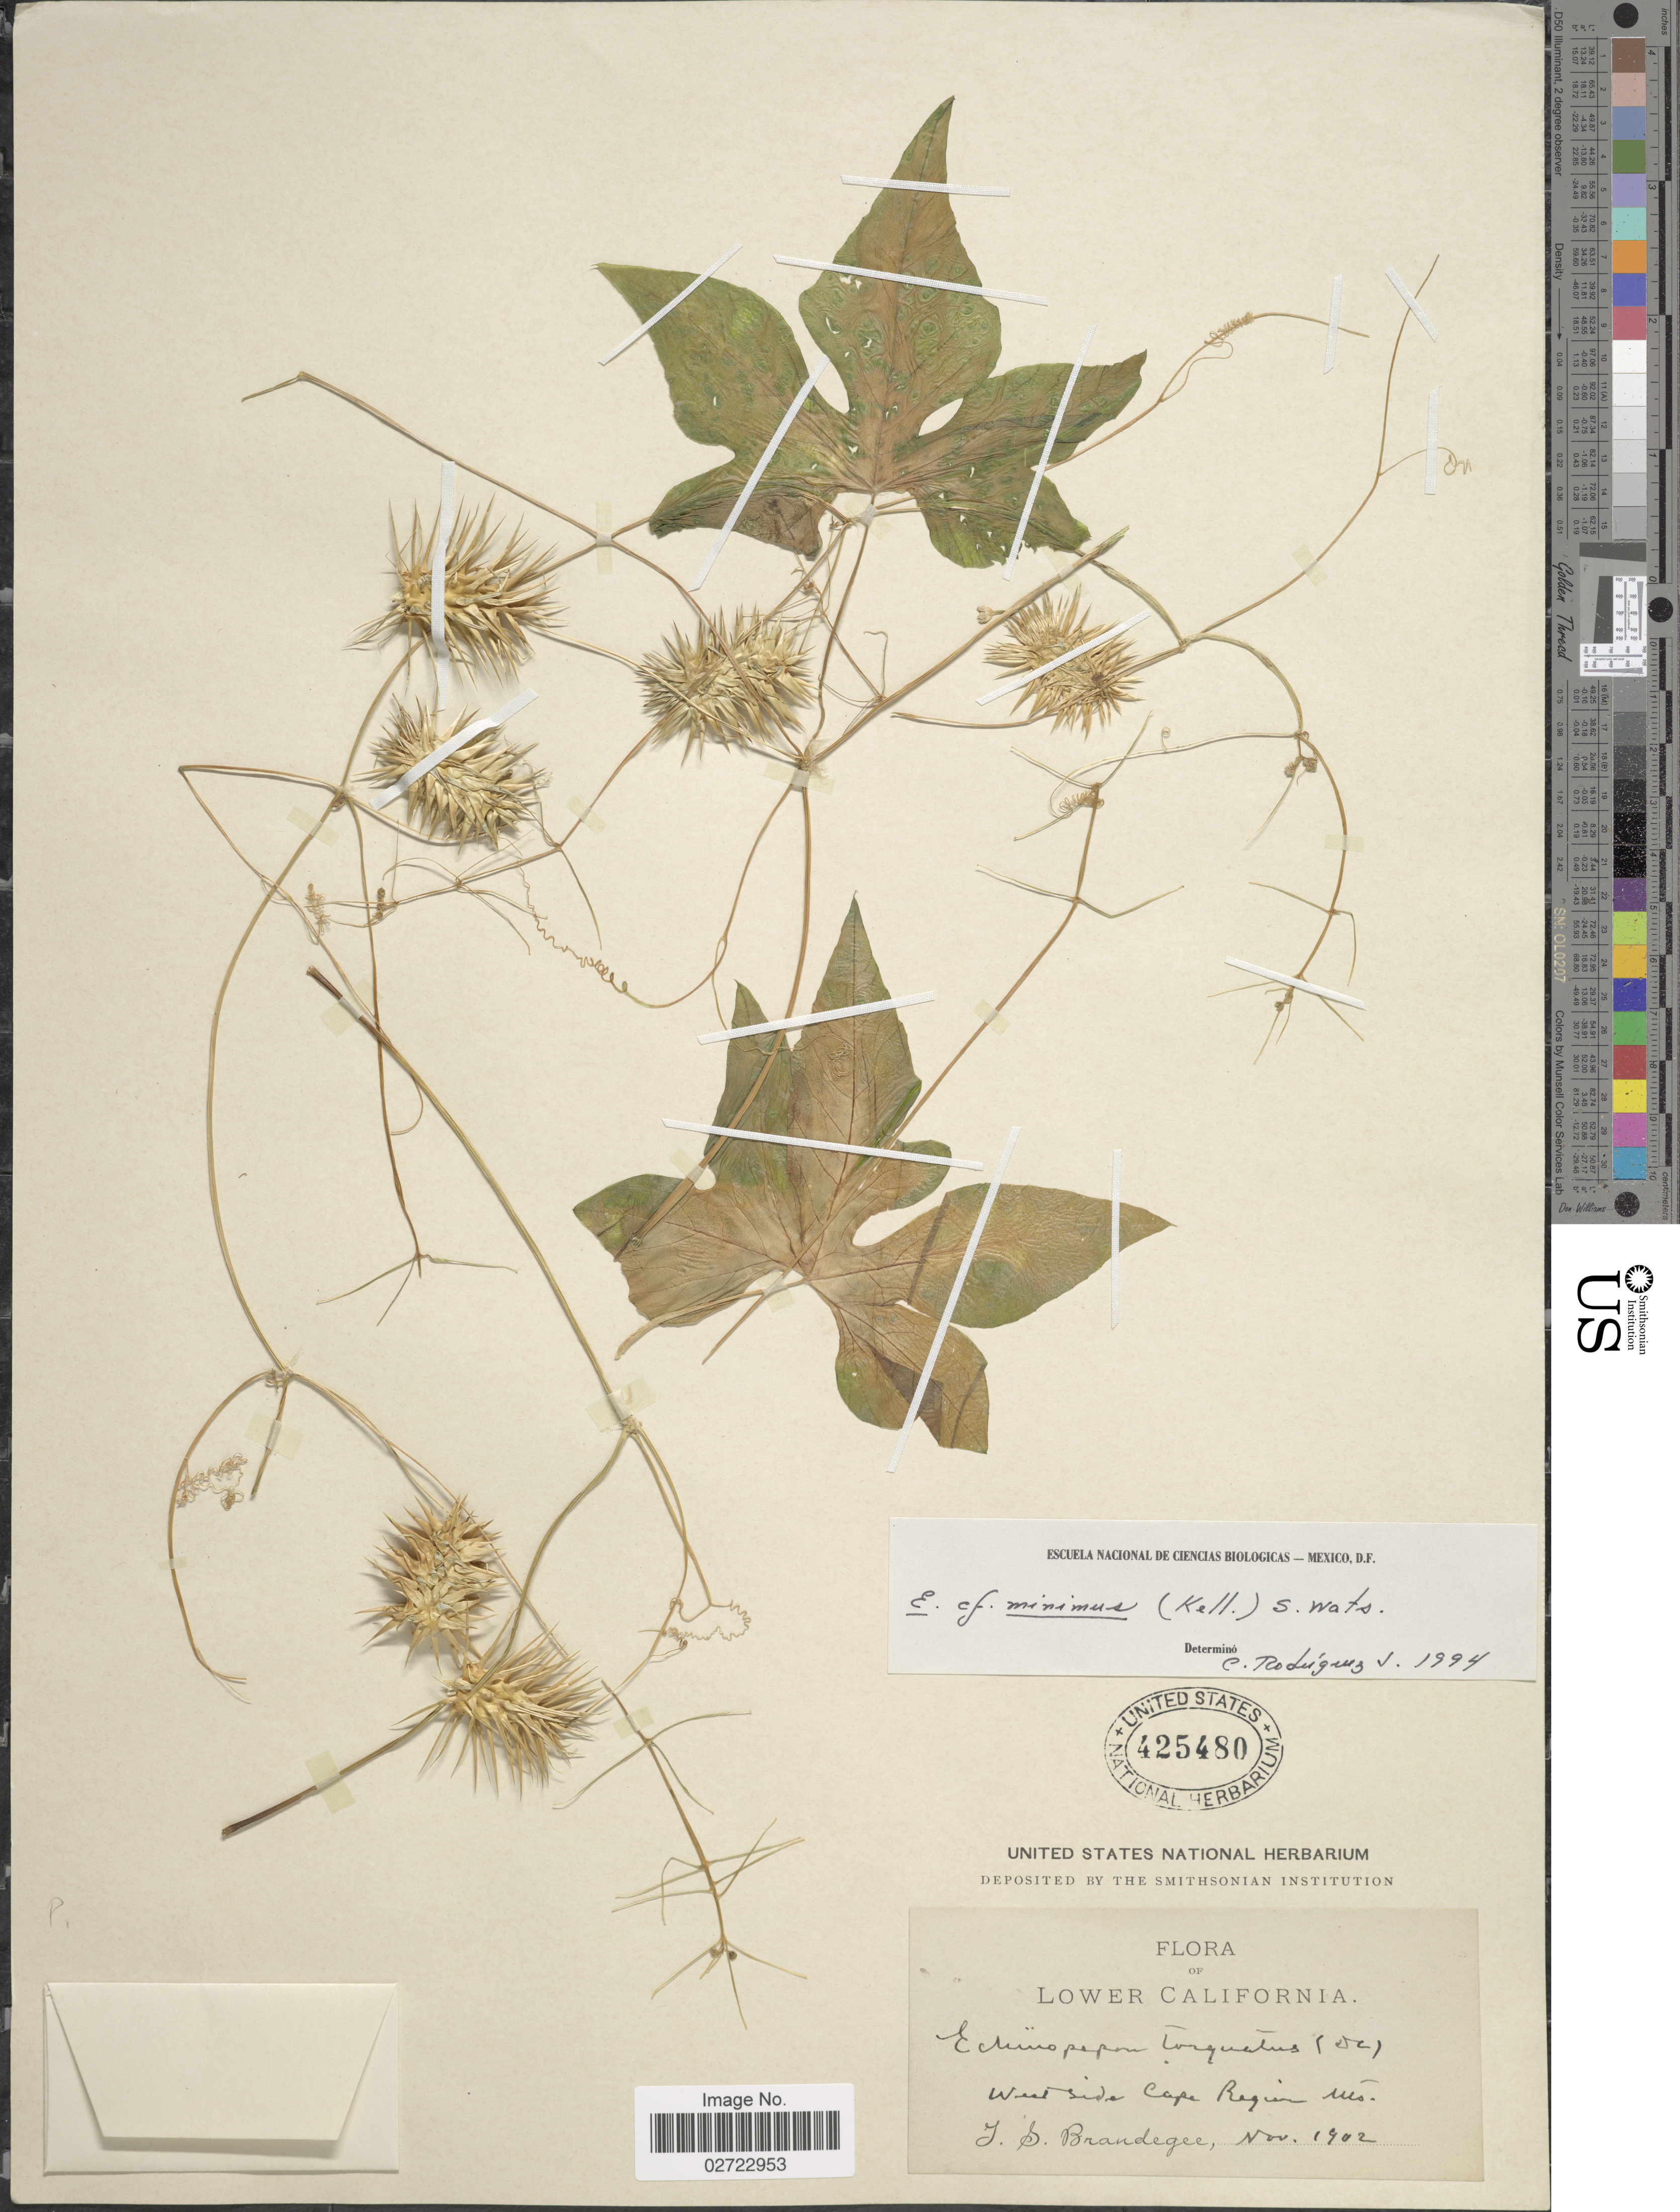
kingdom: Plantae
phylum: Tracheophyta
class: Magnoliopsida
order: Cucurbitales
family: Cucurbitaceae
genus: Echinopepon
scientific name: Echinopepon minimus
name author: (Kellogg) S. Watson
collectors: J. S. Brandegee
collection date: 1902-11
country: Mexico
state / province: Baja California Norte / Baja California Sur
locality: Lower California, west side Cape Region Mts.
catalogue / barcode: US 425480